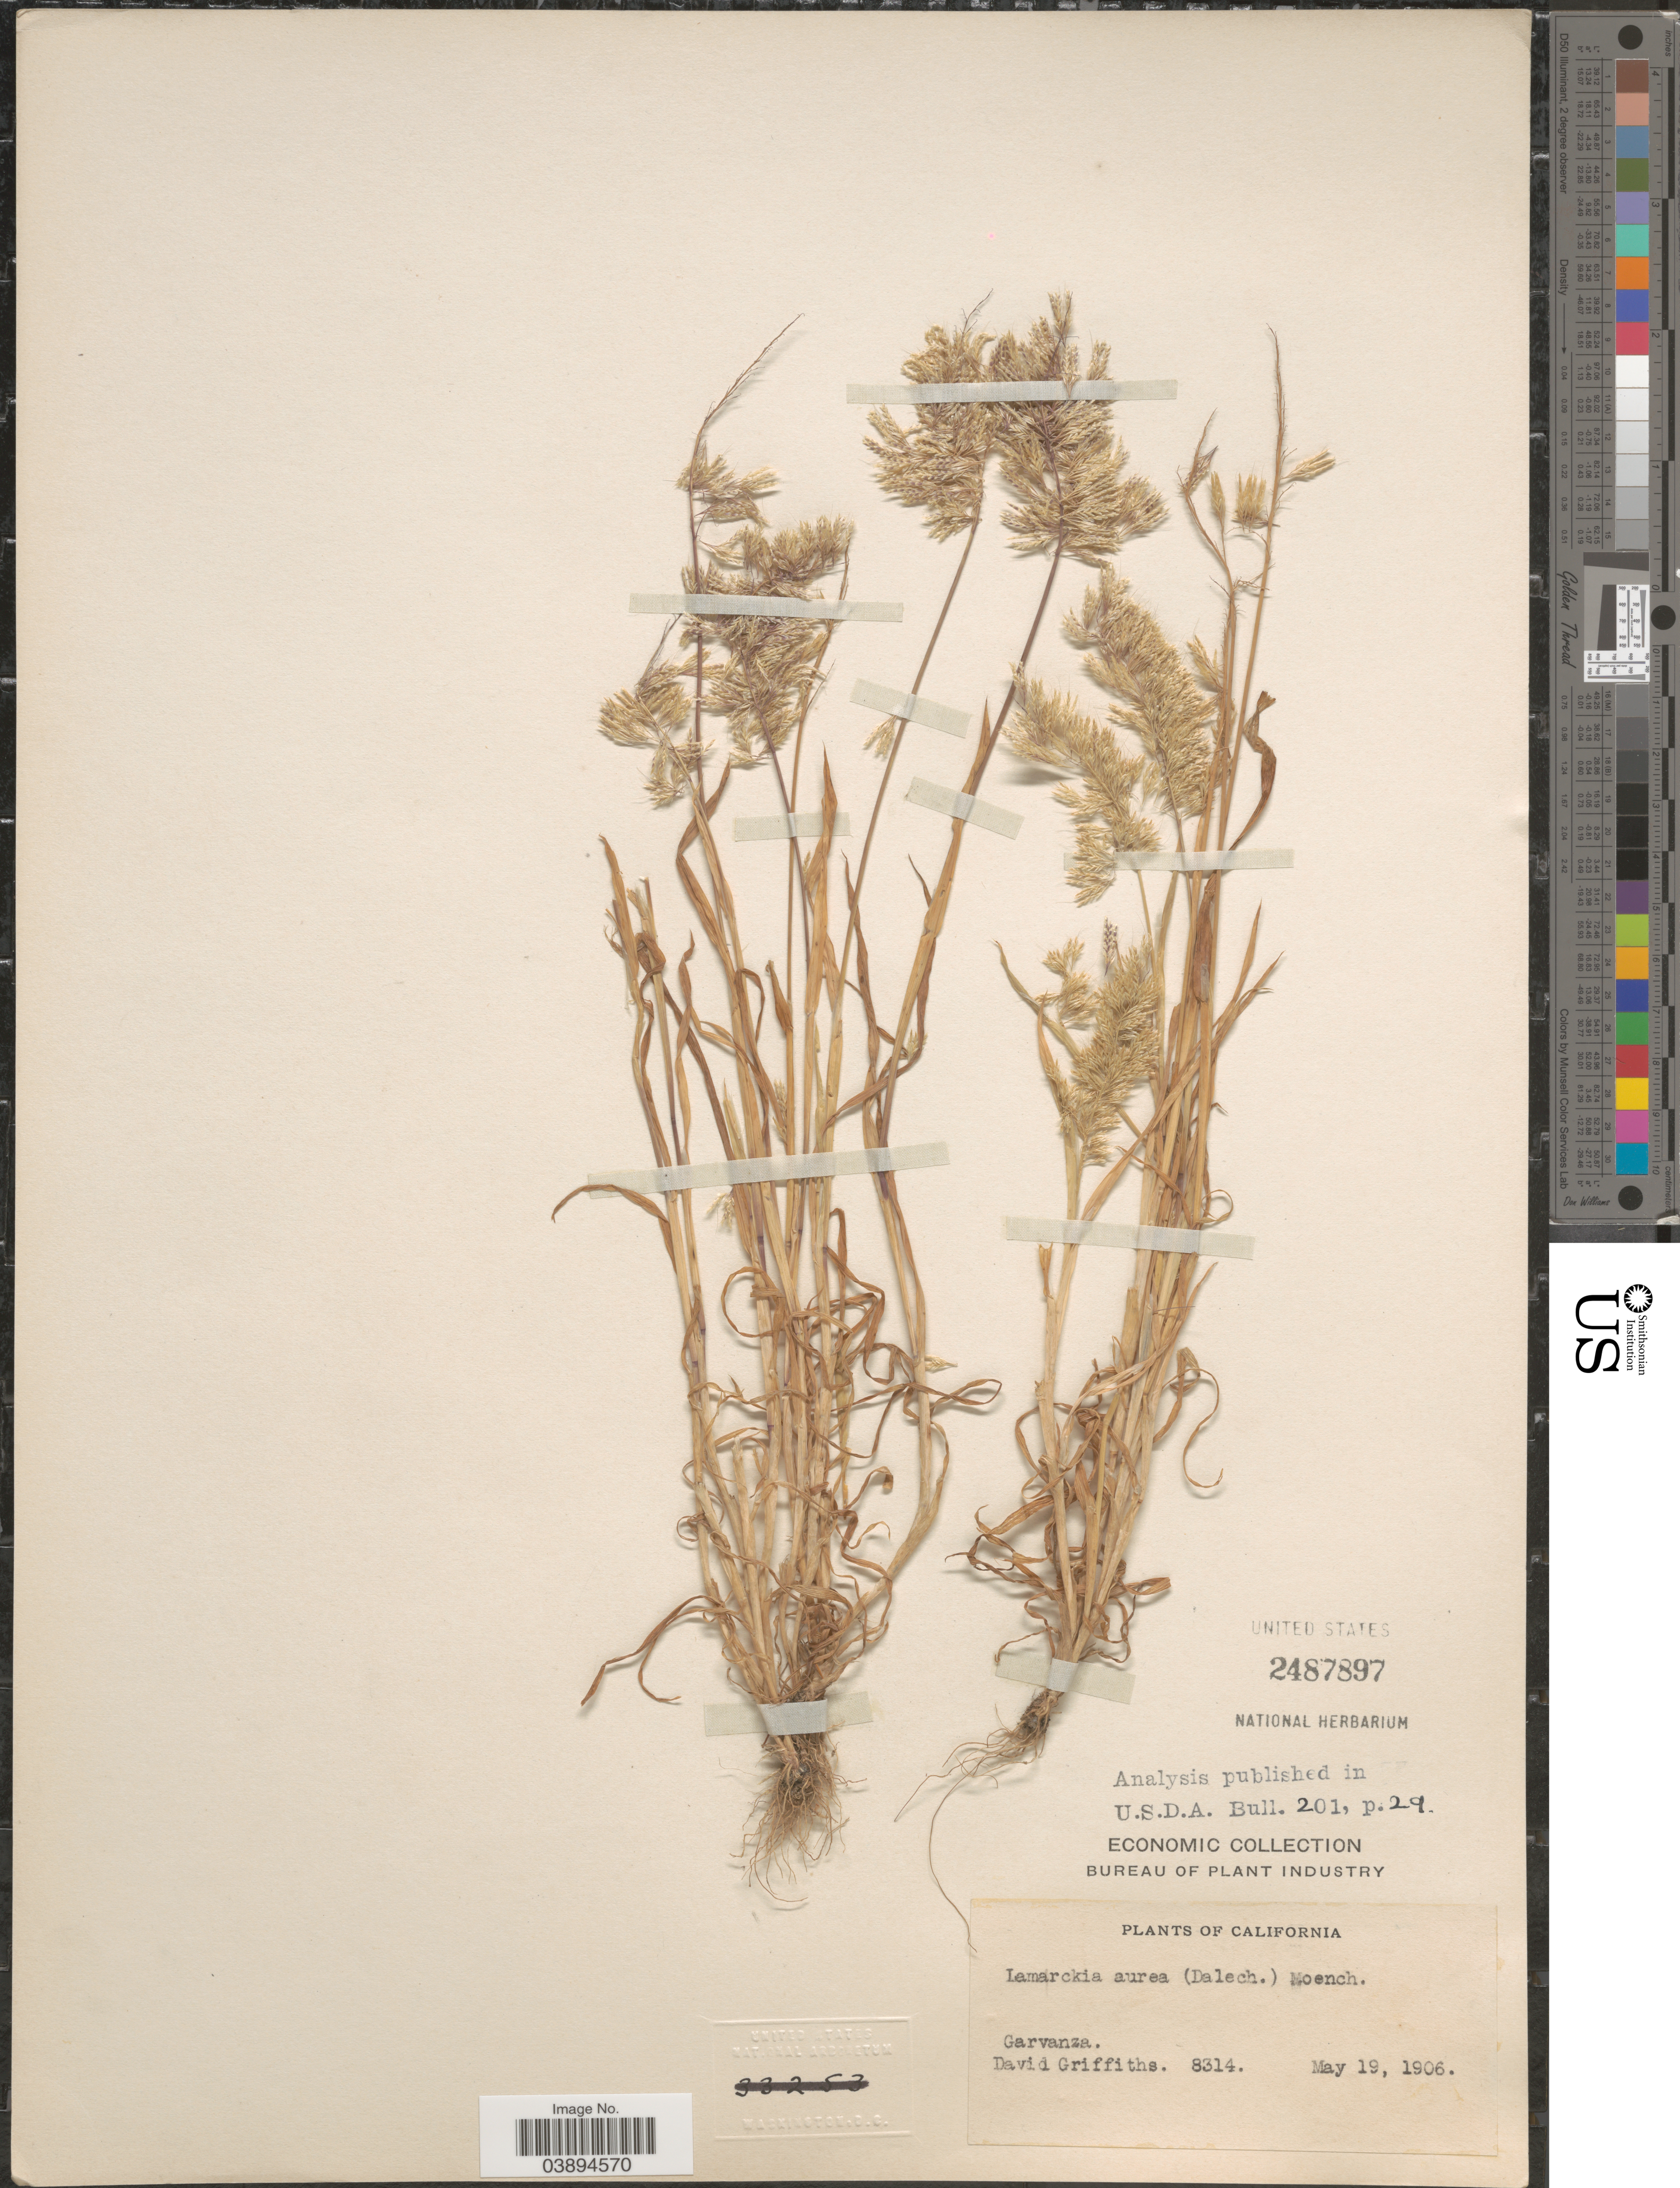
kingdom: Plantae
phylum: Tracheophyta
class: Liliopsida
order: Poales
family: Poaceae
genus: Lamarckia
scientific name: Lamarckia aurea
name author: (L.) Moench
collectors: D. Griffiths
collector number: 8314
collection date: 1906-05-19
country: United States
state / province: California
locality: Garvanza.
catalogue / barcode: US 2487897